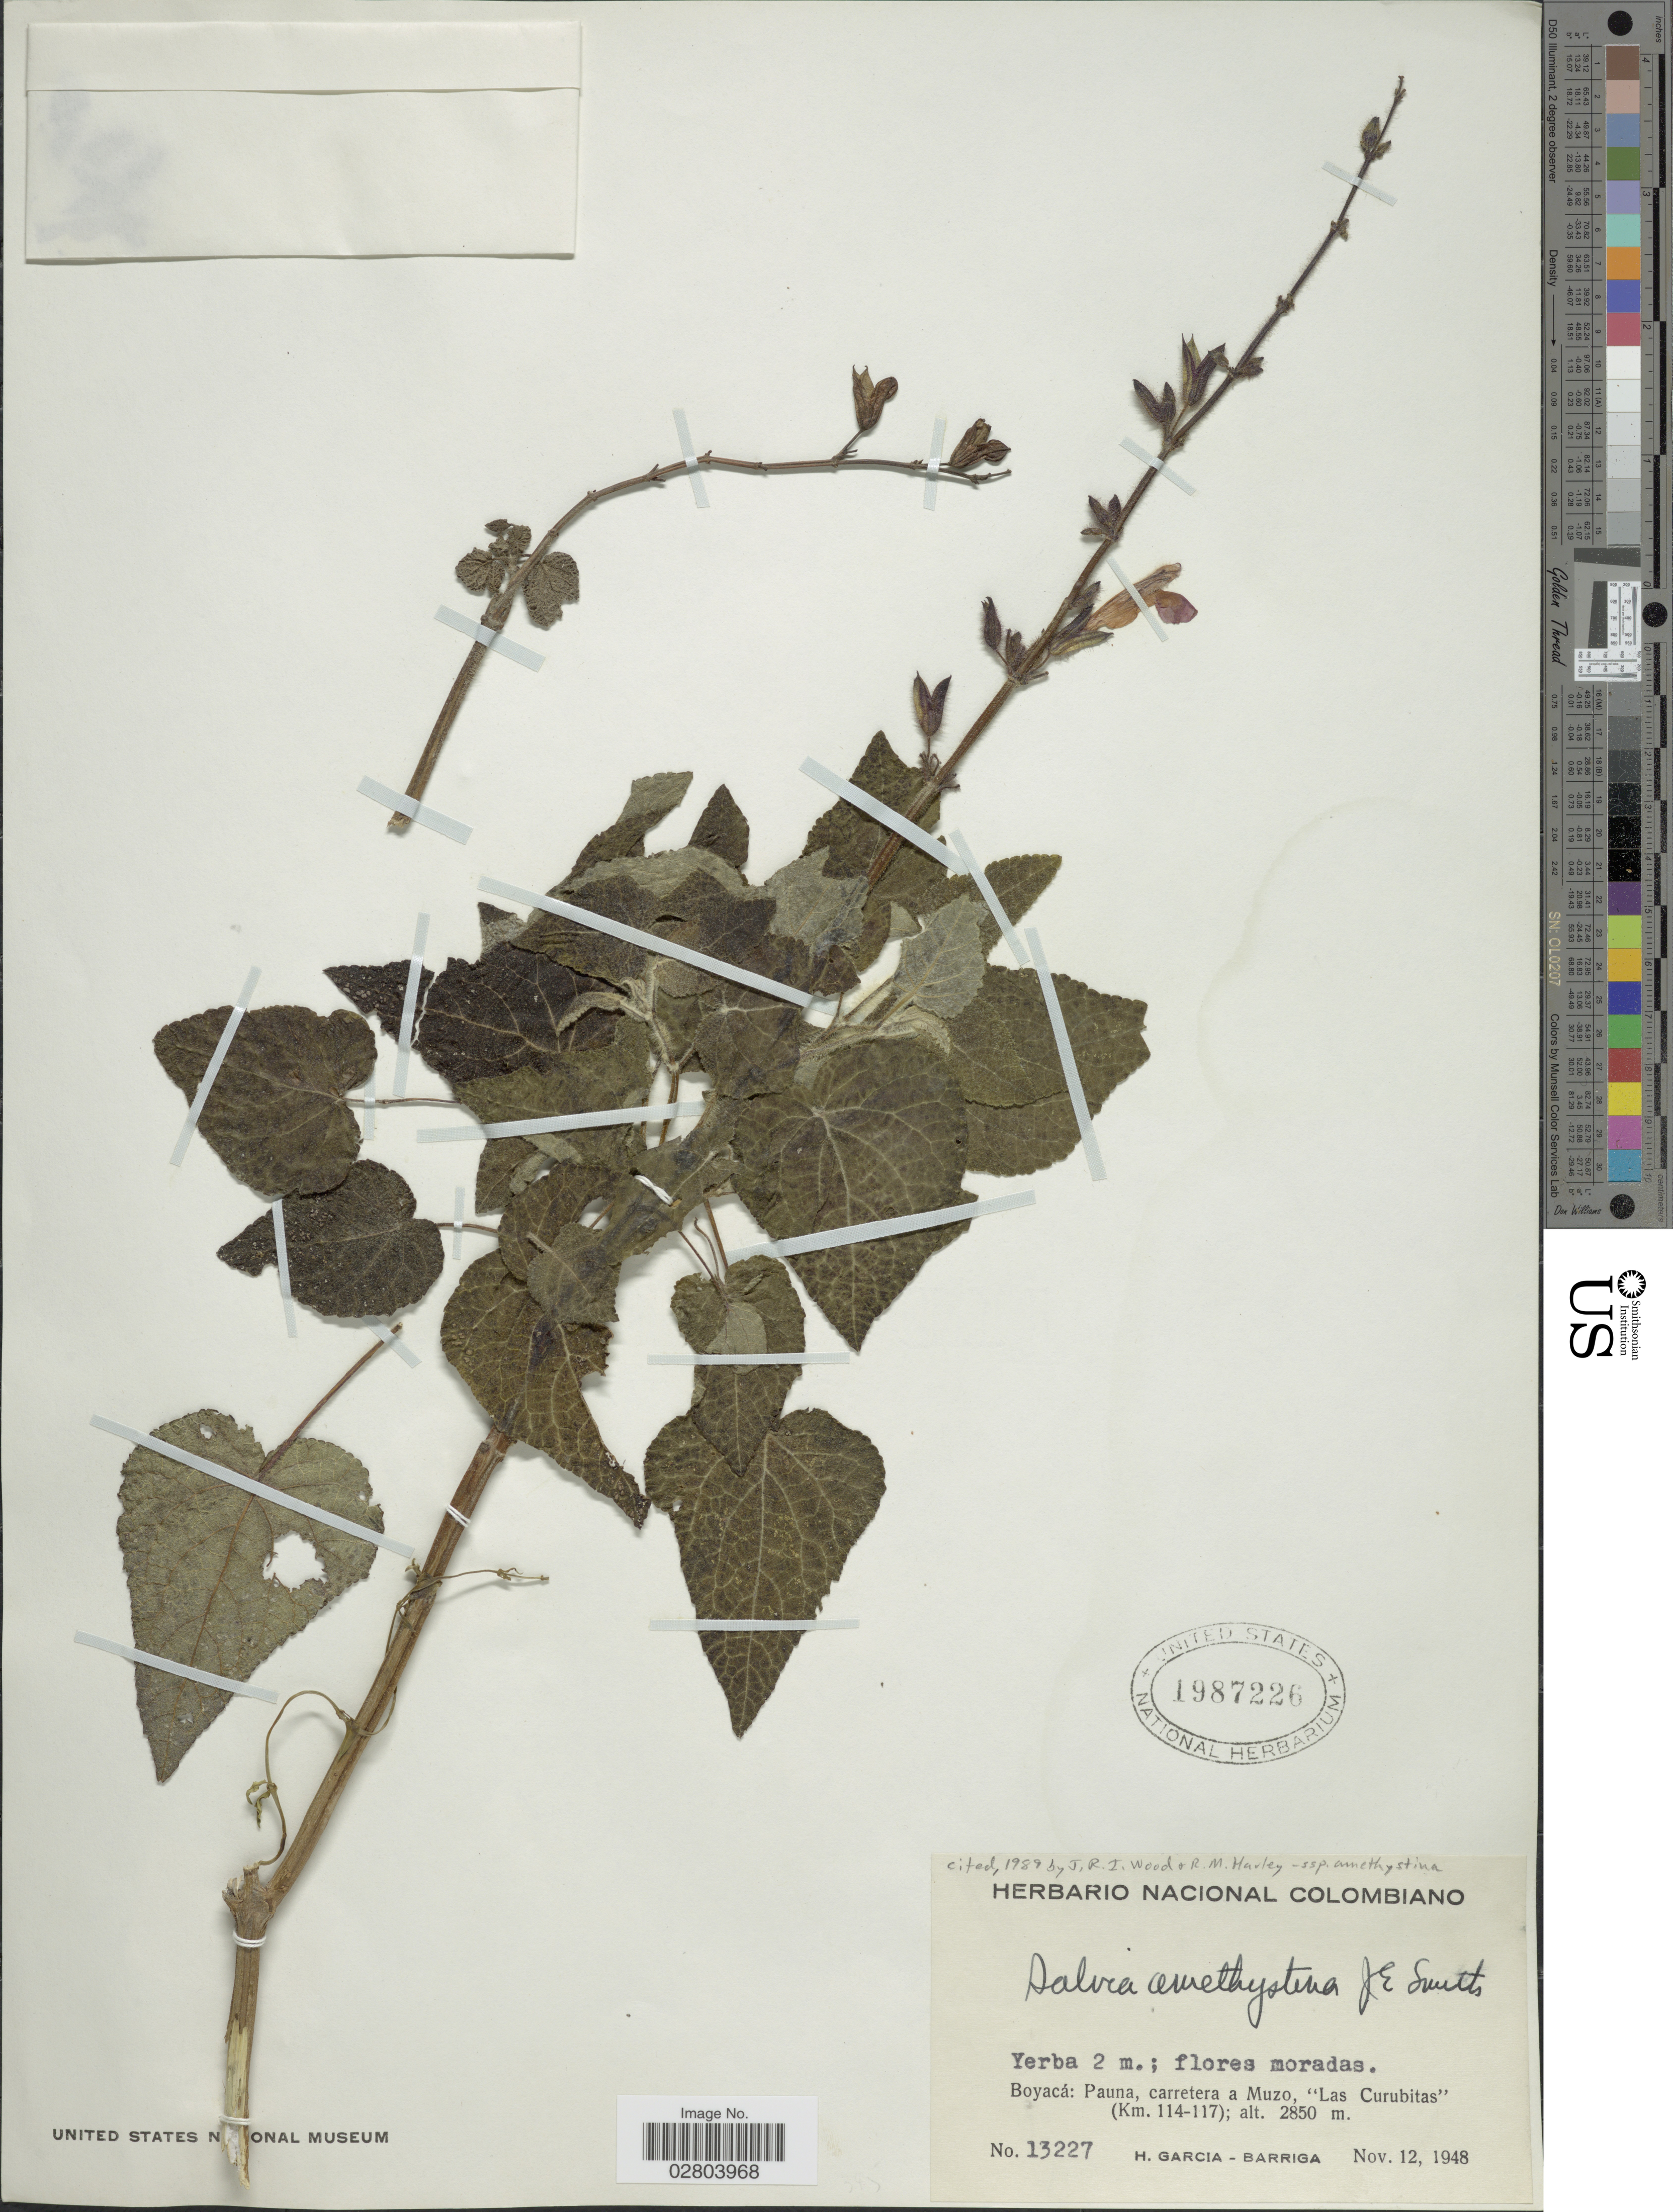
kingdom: Plantae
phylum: Tracheophyta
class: Magnoliopsida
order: Lamiales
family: Lamiaceae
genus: Salvia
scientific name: Salvia amethystina subsp. amethystina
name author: Sm.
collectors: H. García Barriga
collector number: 13227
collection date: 1948-11-12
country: Colombia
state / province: Boyacá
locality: Pauna, carretera a Muzo, "Las Curubitas" (Km. 114-117).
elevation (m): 2850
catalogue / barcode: US 1987226